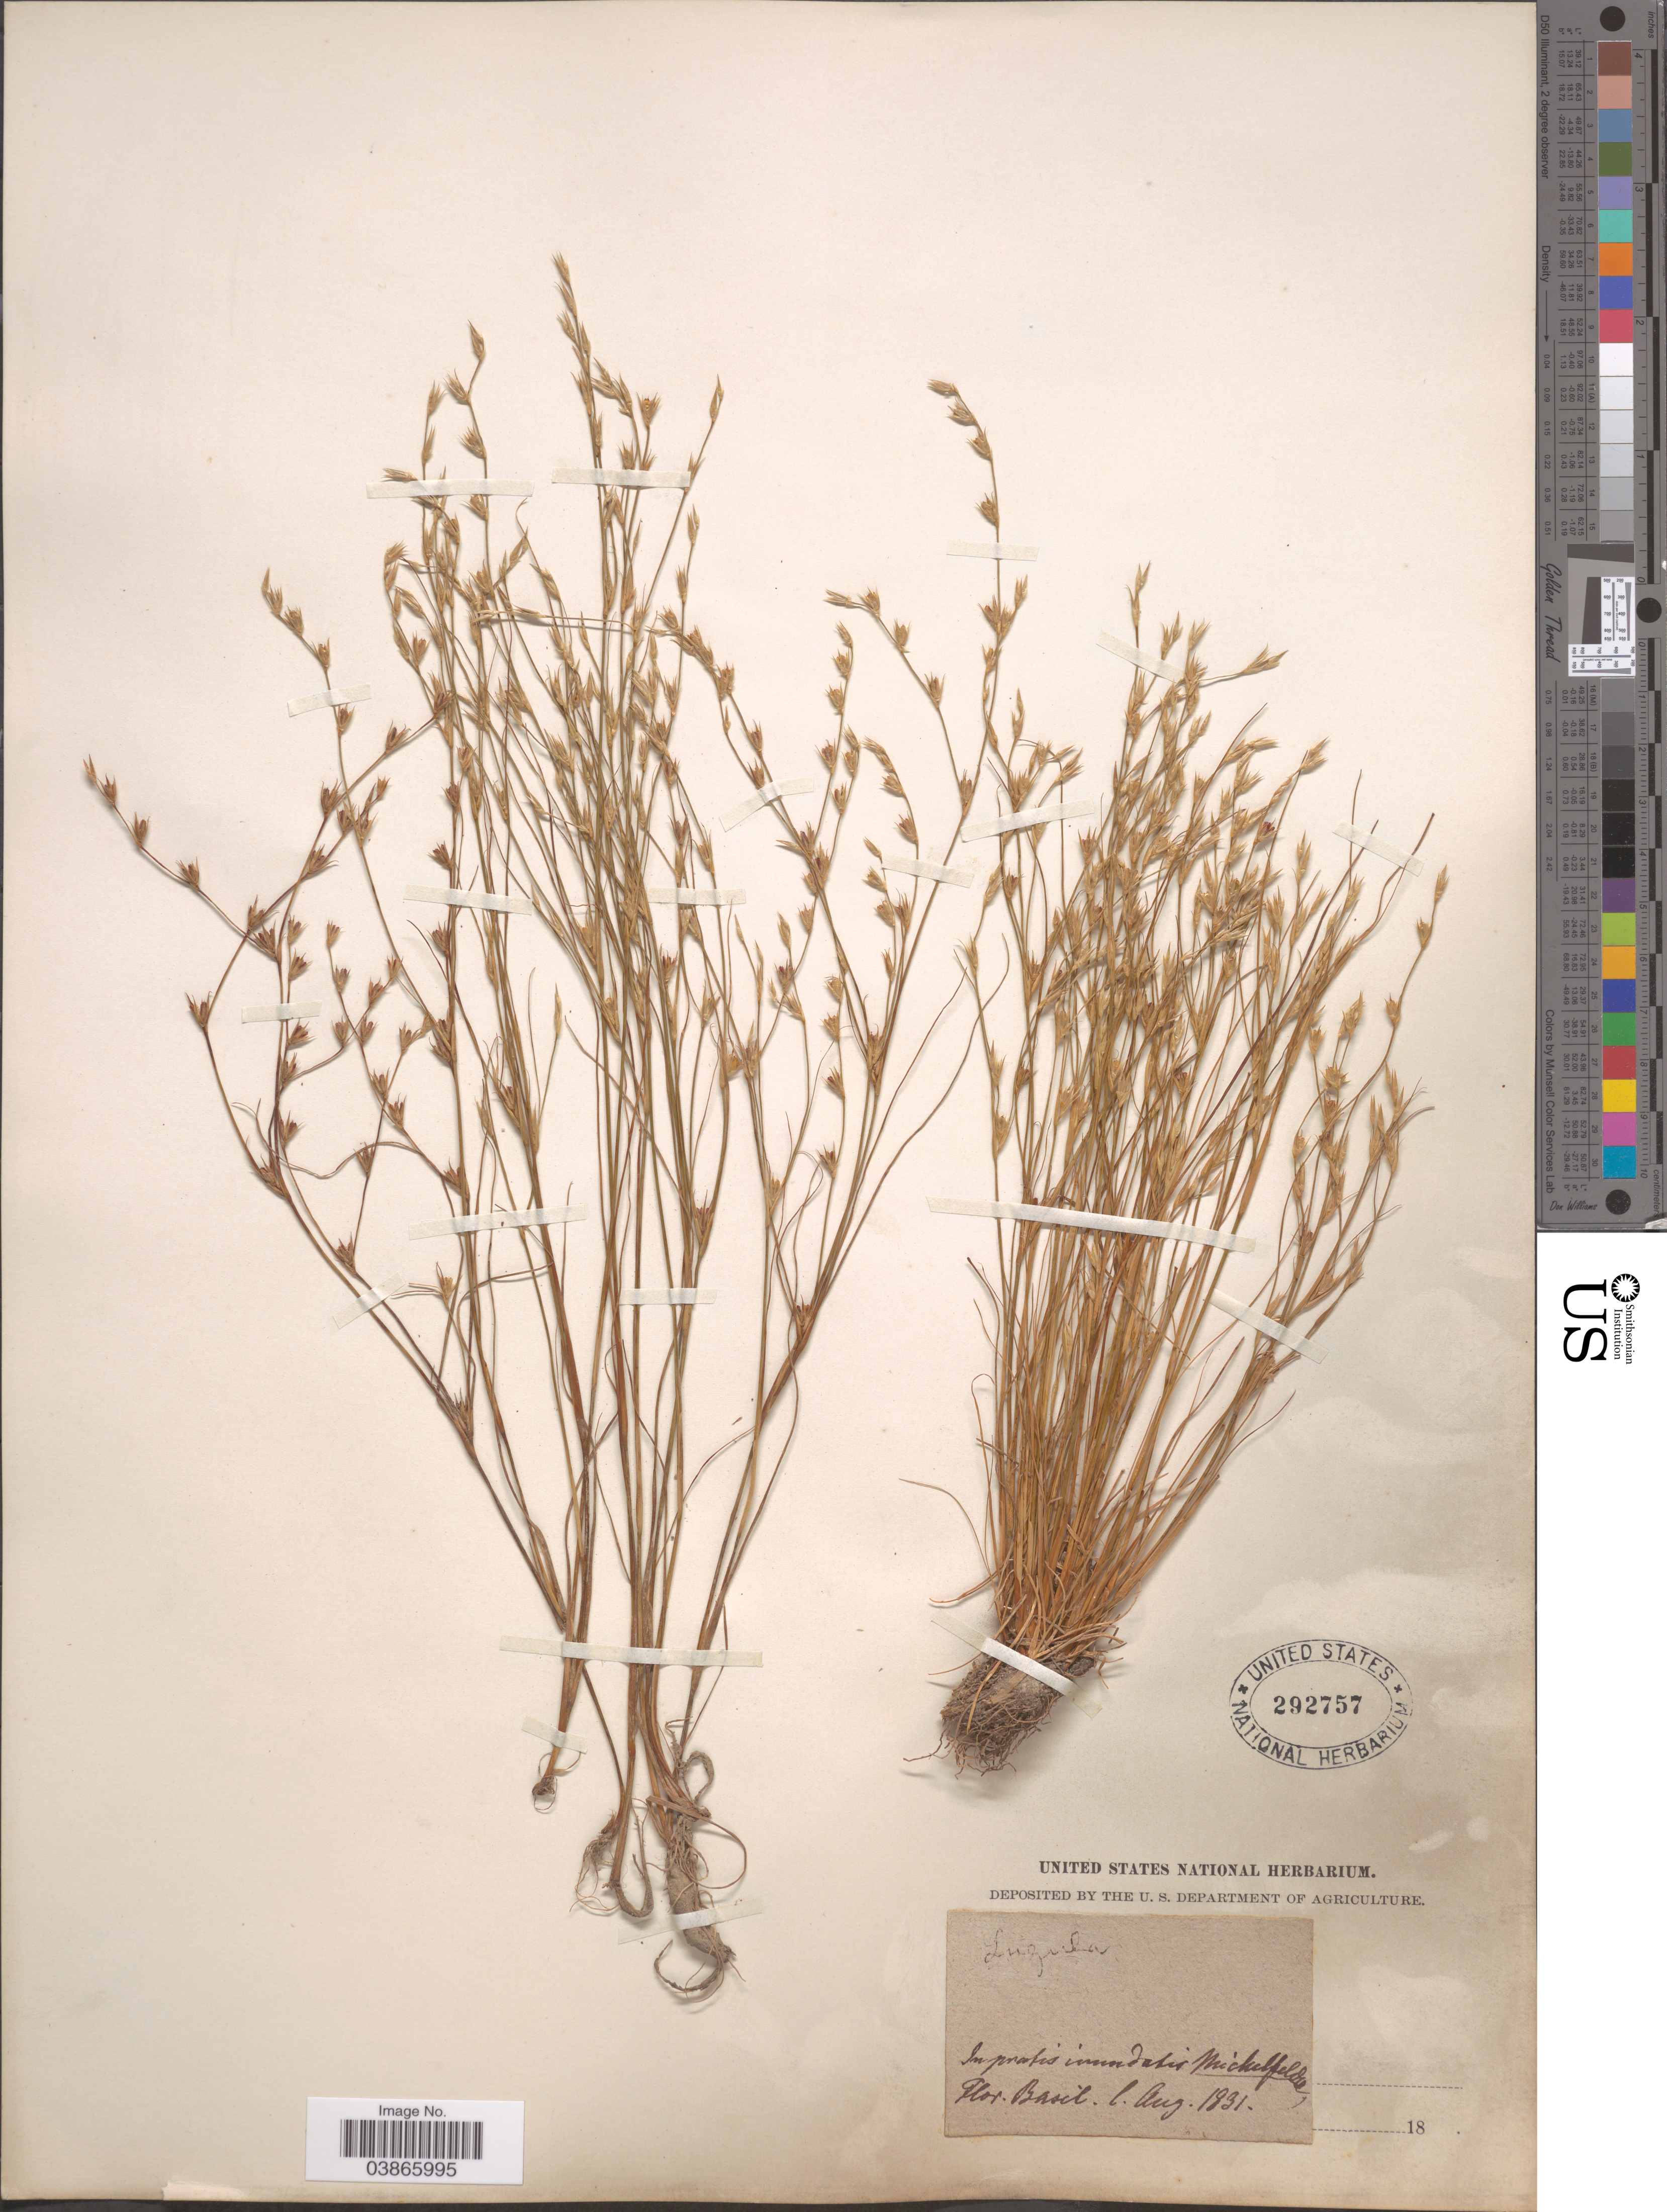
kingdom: Plantae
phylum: Tracheophyta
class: Liliopsida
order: Poales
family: Juncaceae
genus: Juncus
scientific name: Juncus sp.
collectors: ex Herb. Basil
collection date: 1831-08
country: Germany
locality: In pratis inundatis Michelfeld.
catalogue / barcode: US 292757